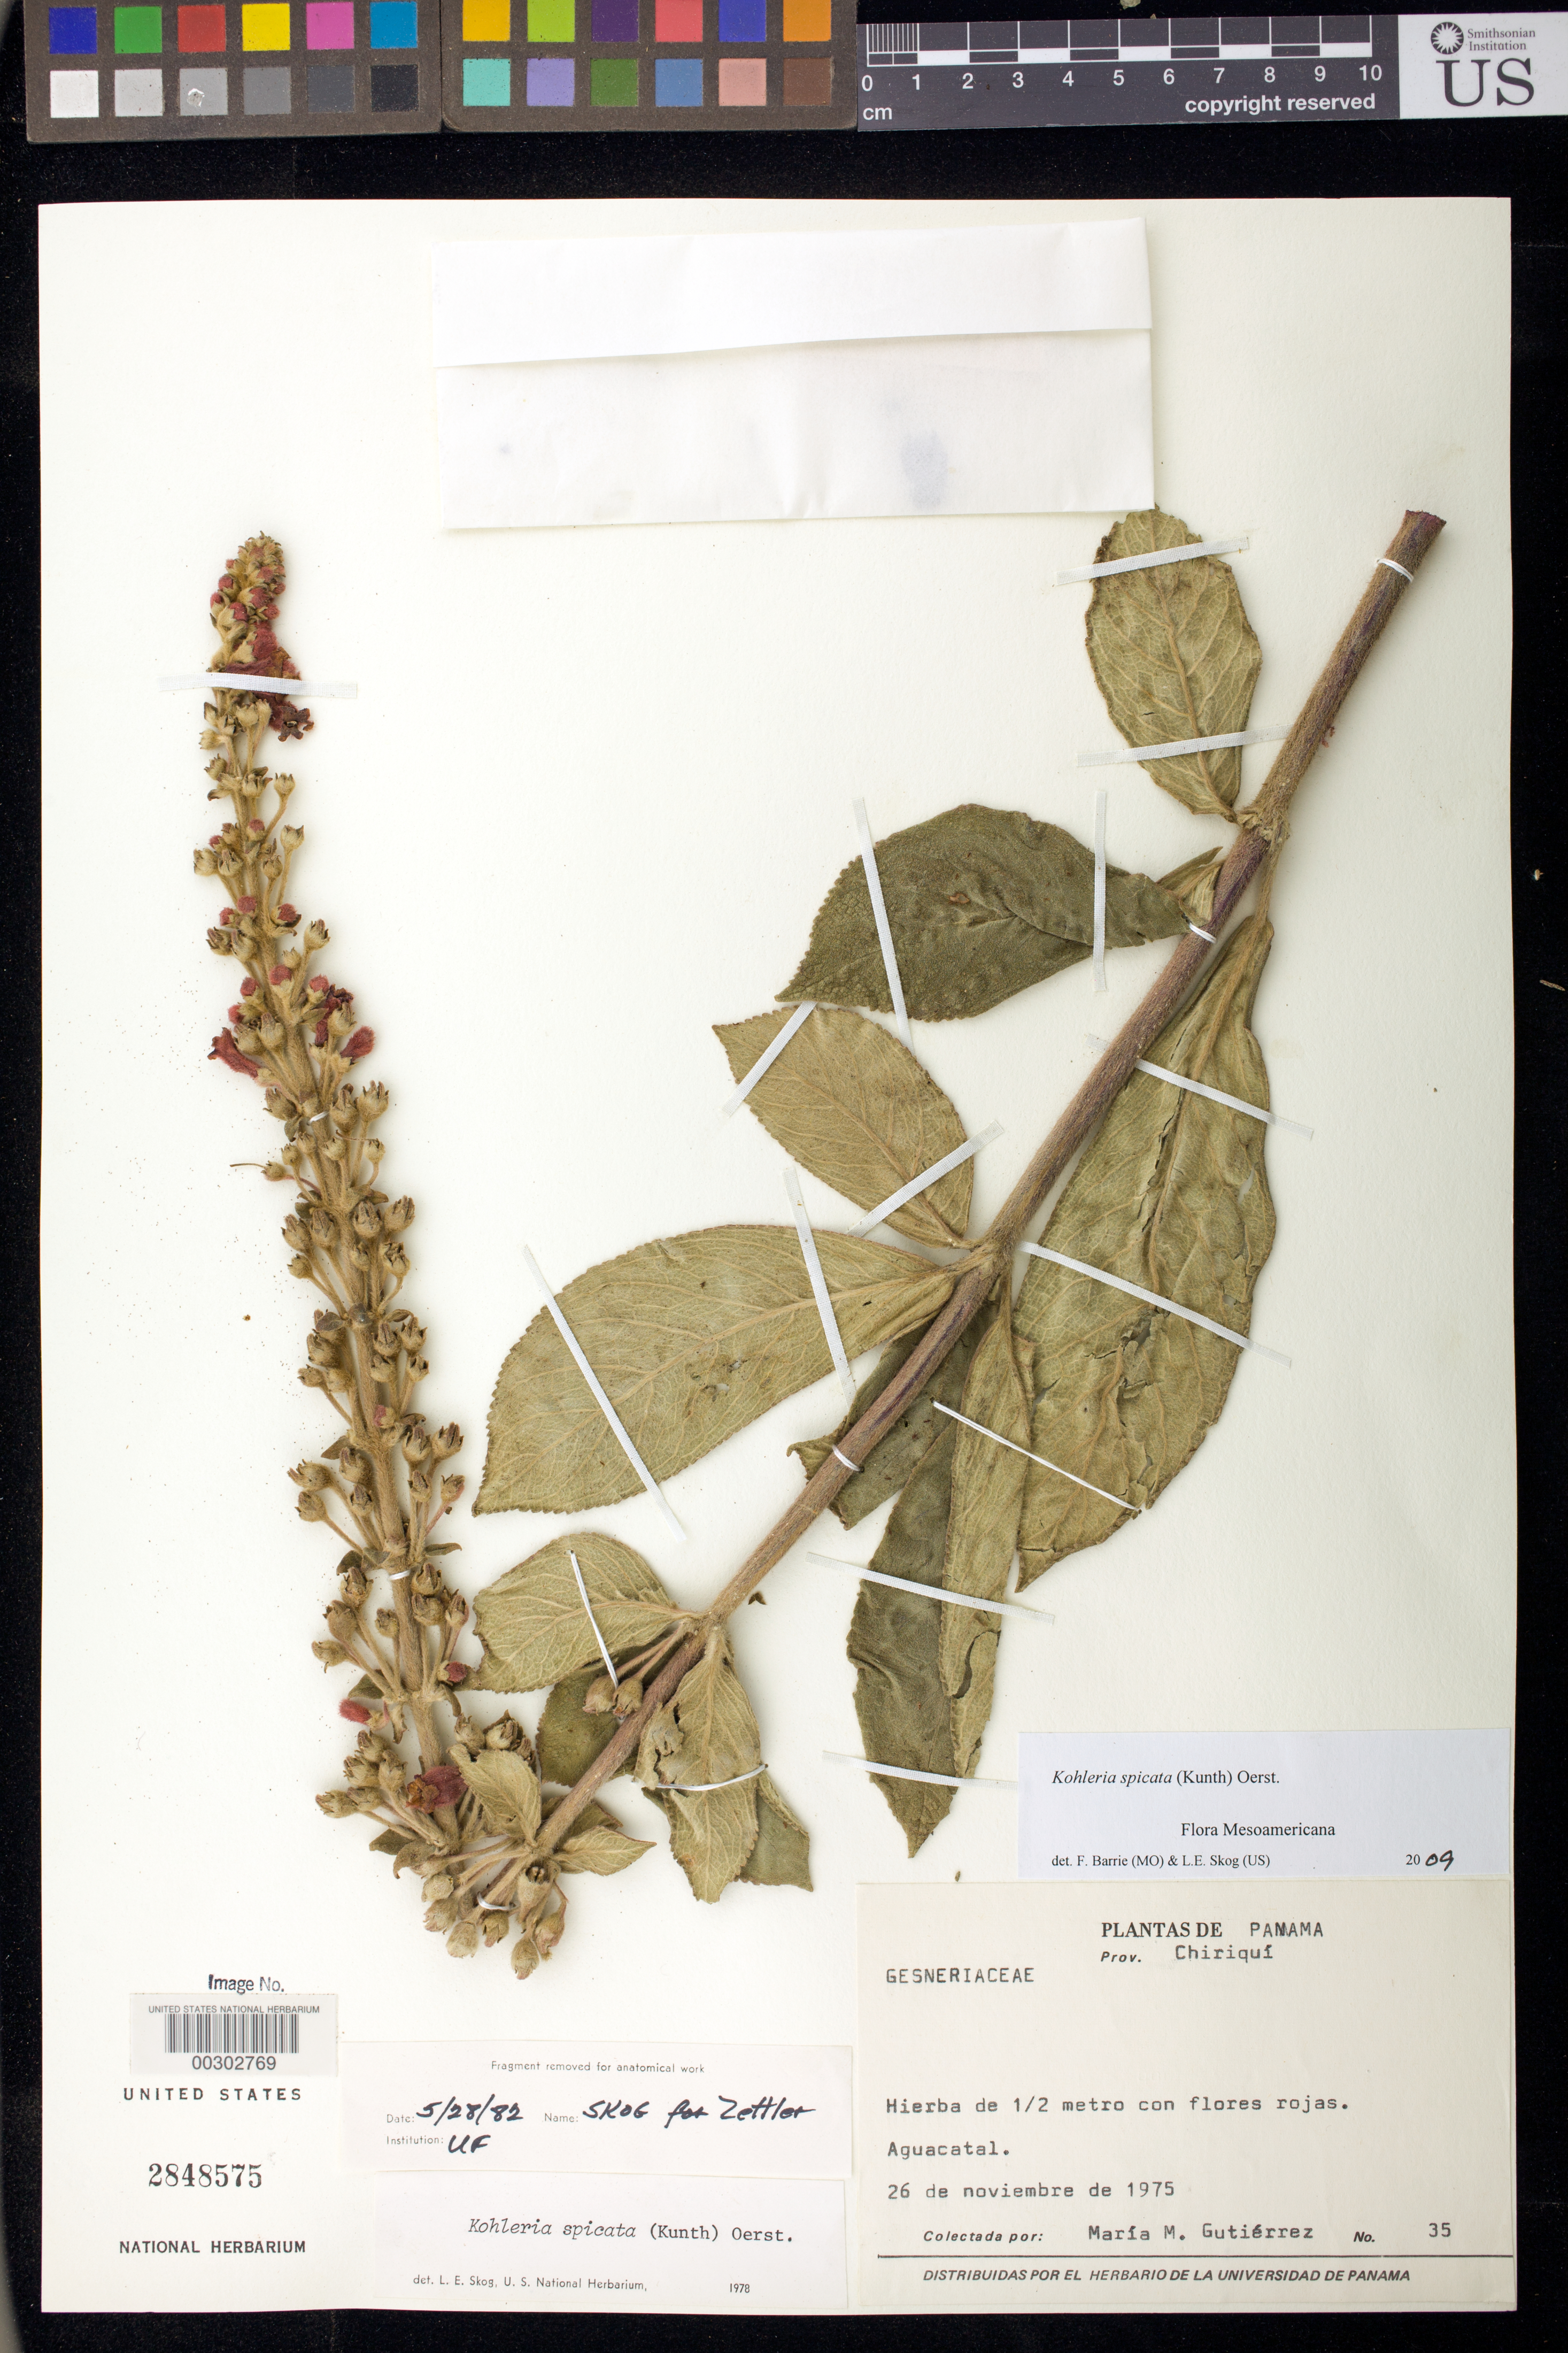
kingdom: Plantae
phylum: Tracheophyta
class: Magnoliopsida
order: Lamiales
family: Gesneriaceae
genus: Kohleria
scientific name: Kohleria spicata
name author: (Kunth) Oerst.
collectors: M. Gutiérrez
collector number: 35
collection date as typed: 26 Nov 1975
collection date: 1975-11-26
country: Panama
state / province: Chiriquí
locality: Aguacatal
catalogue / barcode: US 2848575